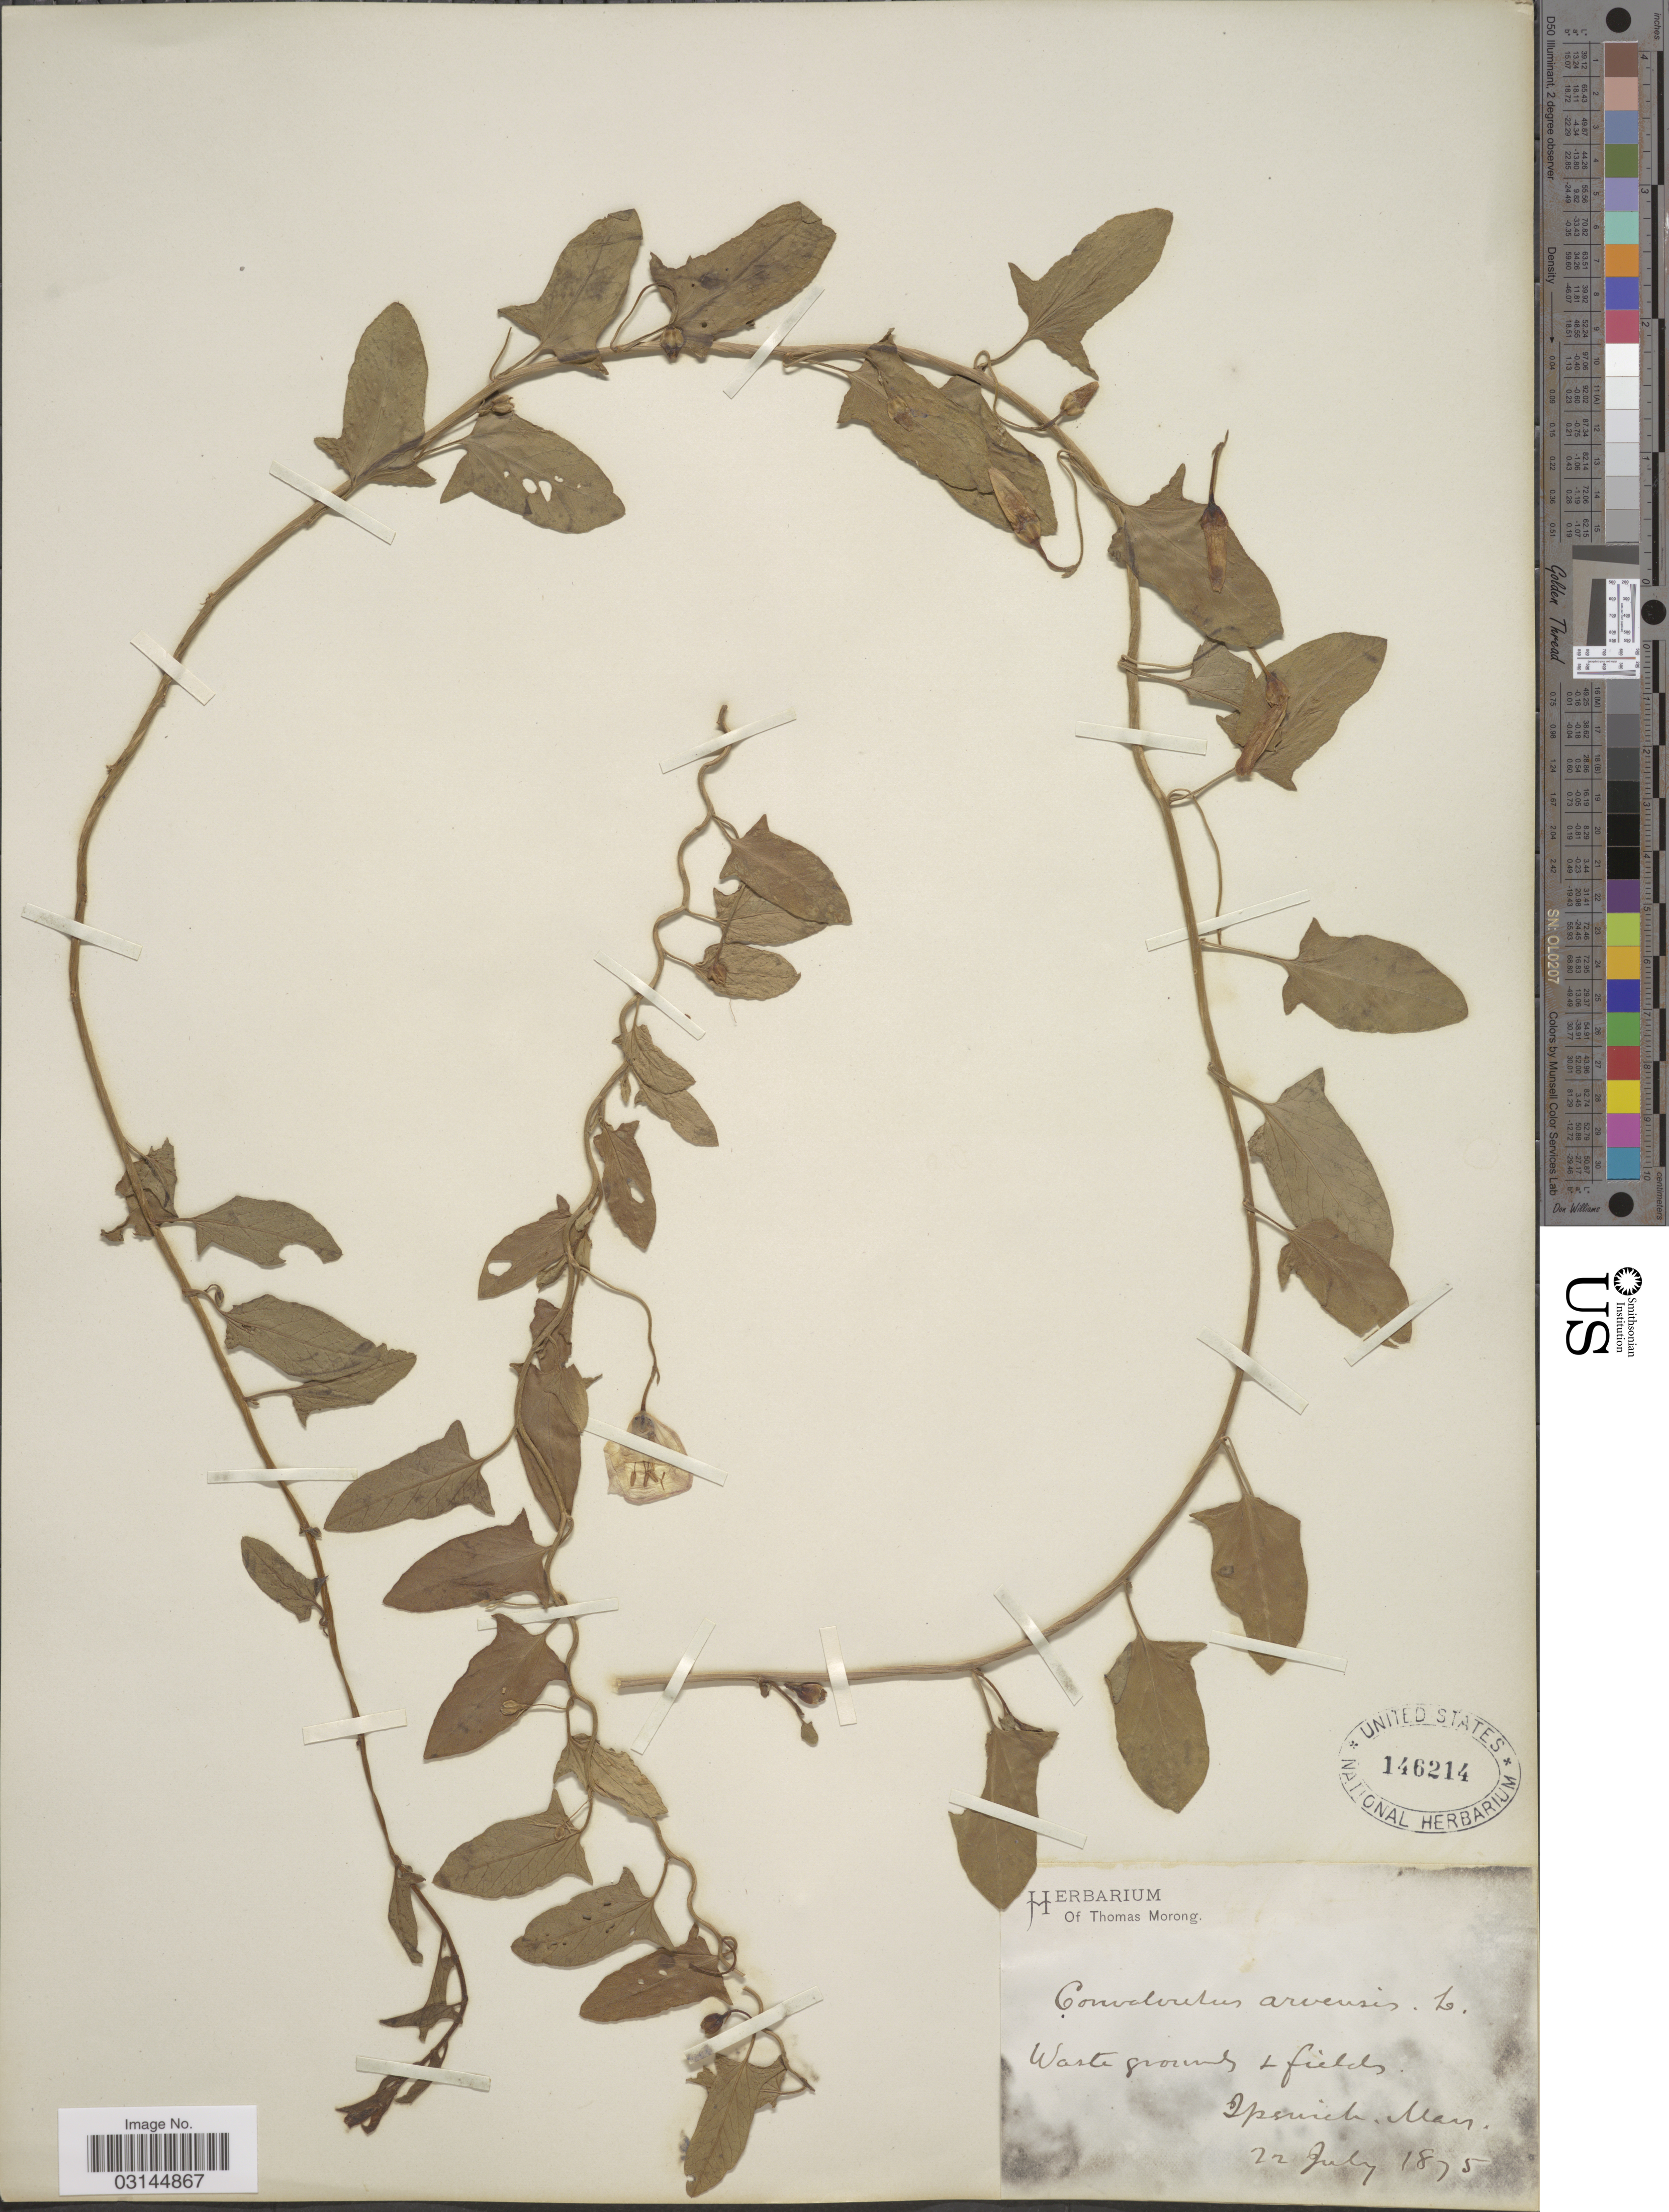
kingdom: Plantae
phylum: Tracheophyta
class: Magnoliopsida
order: Solanales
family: Convolvulaceae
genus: Convolvulus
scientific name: Convolvulus arvensis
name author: L.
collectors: ex Herb. T. Morong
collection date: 1875-07-22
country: United States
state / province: Massachusetts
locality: Ipswich.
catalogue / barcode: US 146214